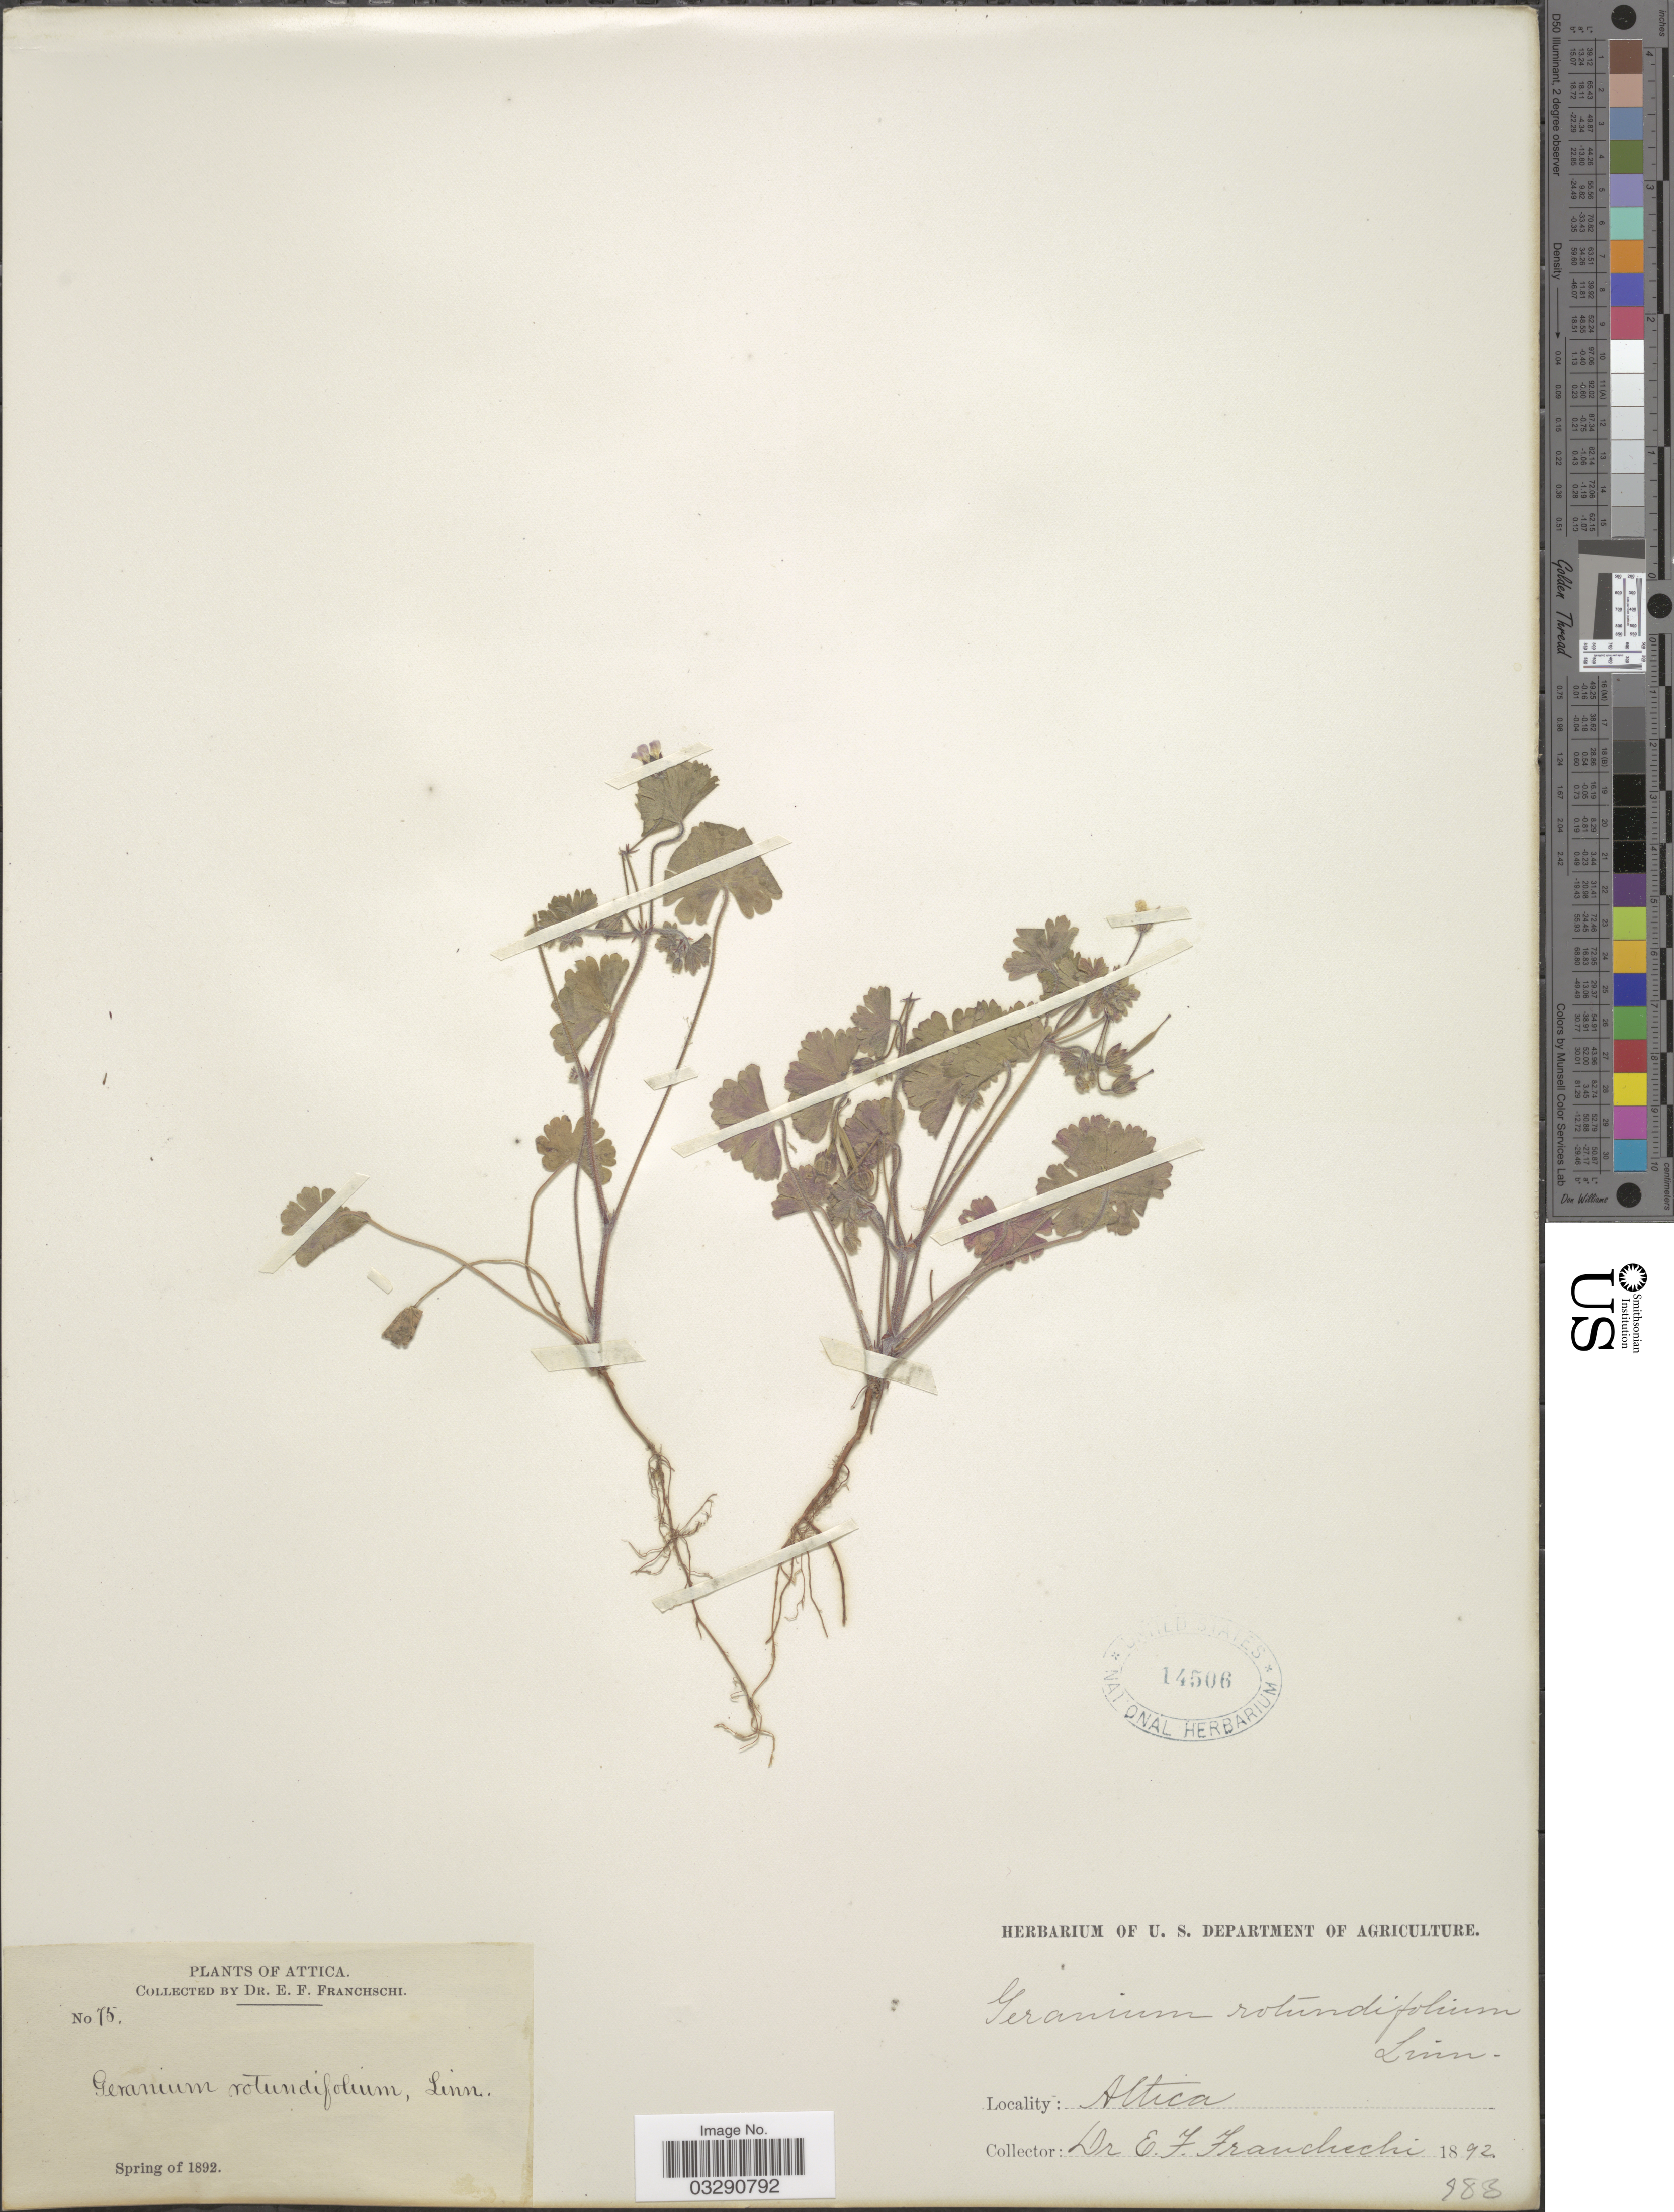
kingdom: Plantae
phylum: Tracheophyta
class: Magnoliopsida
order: Geraniales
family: Geraniaceae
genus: Geranium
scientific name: Geranium rotundifolium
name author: L.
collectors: E. Franchschi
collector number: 75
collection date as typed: Spring of 1892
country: Greece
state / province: Attica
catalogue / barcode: US 14506